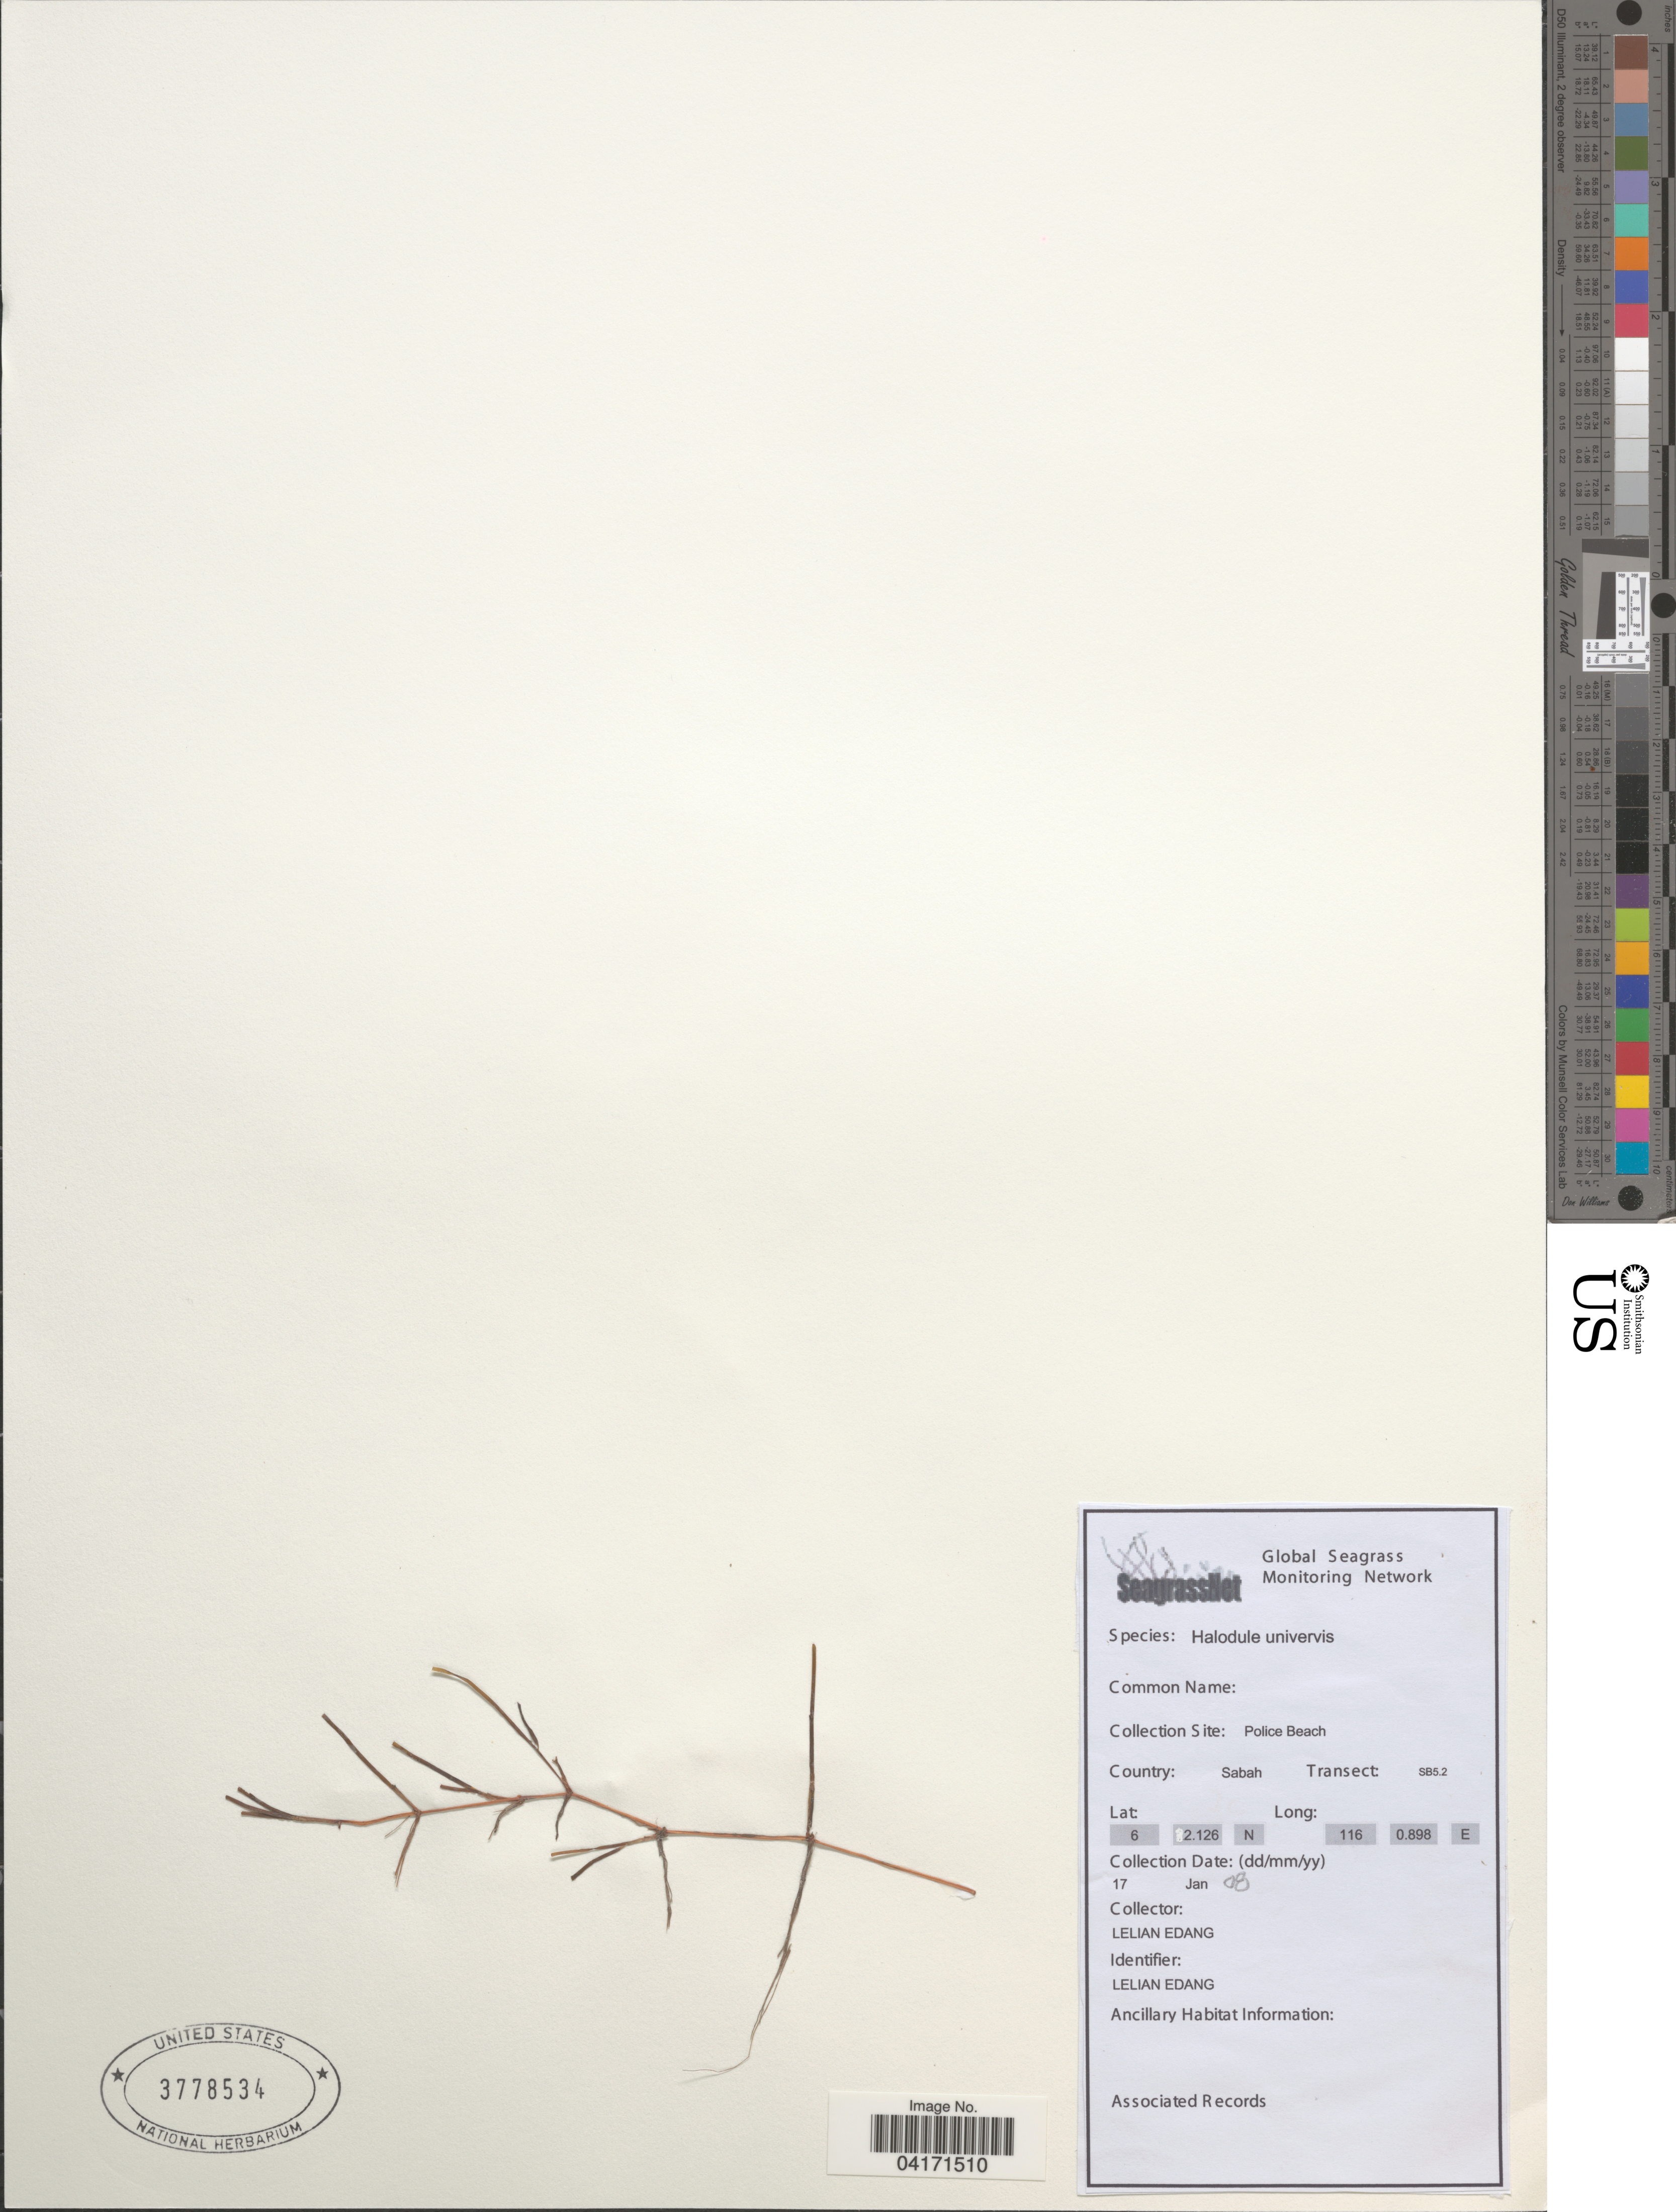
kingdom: Plantae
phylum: Tracheophyta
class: Liliopsida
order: Alismatales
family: Cymodoceaceae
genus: Halodule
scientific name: Halodule uninervis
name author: (Forssk.) Asch.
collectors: L. Edang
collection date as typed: Transcribed d/m/y: 17/1/8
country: Malaysia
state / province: Sabah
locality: Police Beach. Transect: SB5.2.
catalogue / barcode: US 3778534